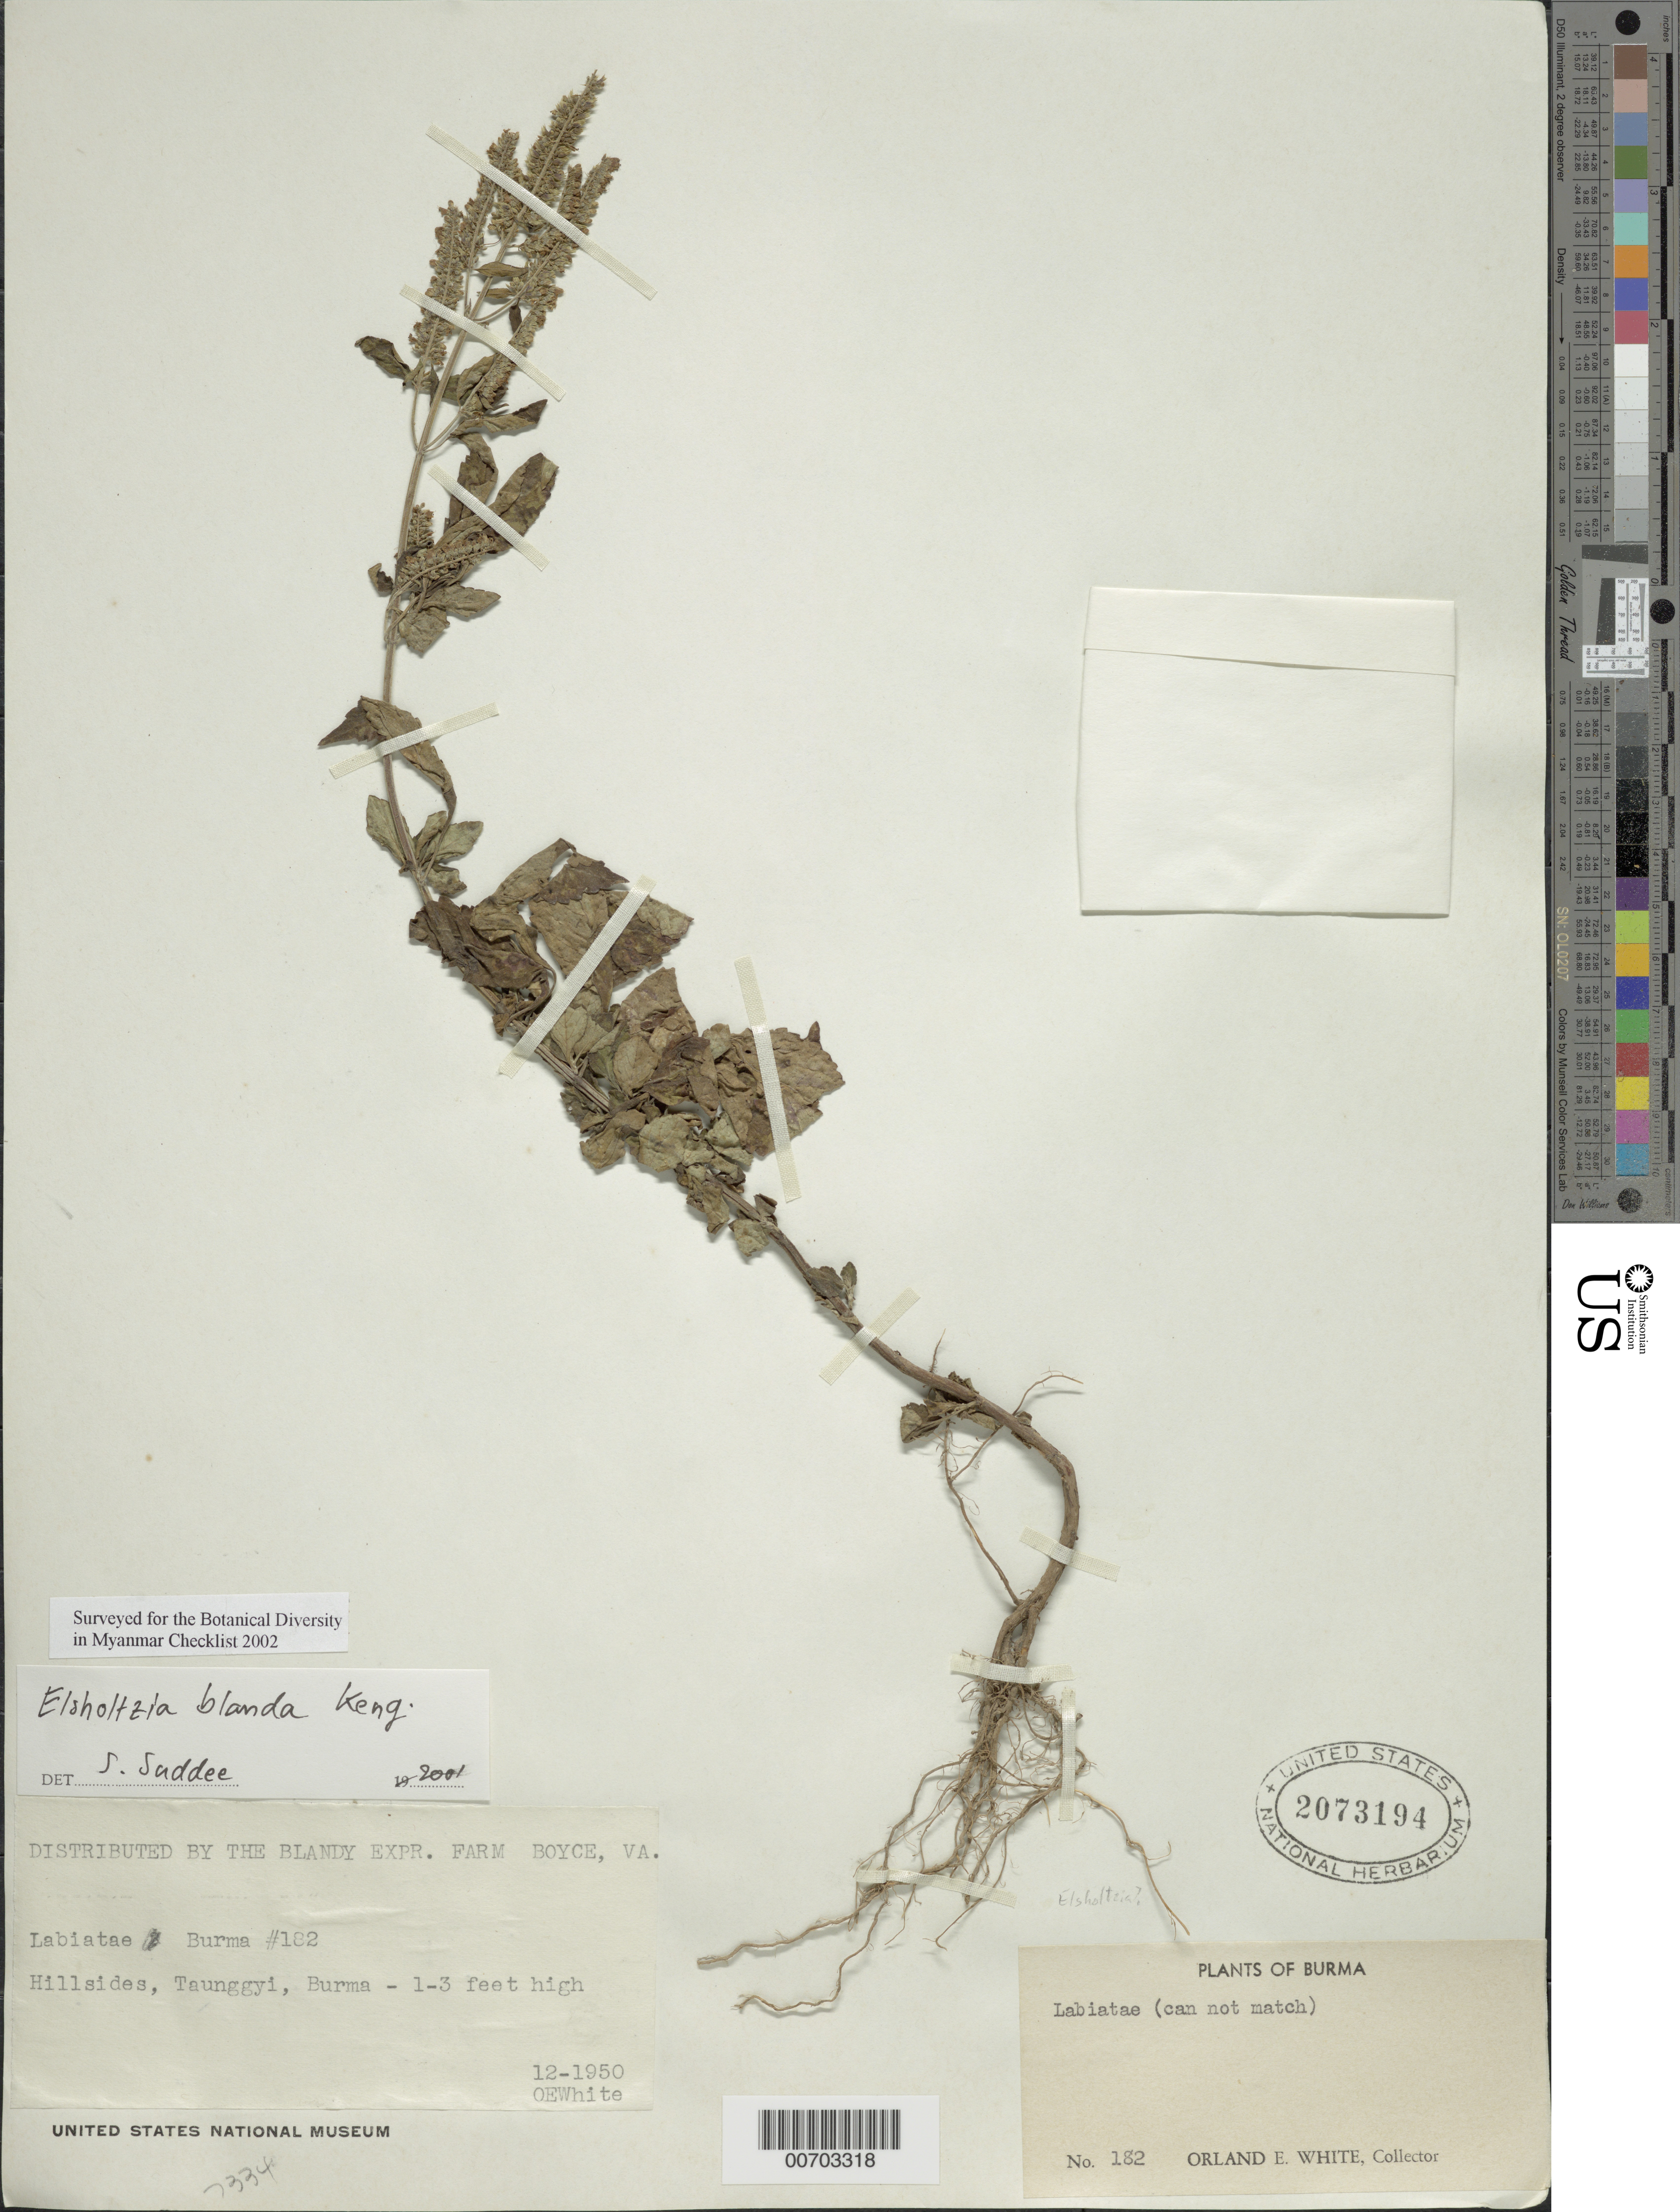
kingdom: Plantae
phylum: Tracheophyta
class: Magnoliopsida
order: Lamiales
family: Lamiaceae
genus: Elsholtzia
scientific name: Elsholtzia blanda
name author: (Benth.) Benth.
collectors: O. E. White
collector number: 182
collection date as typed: Dec 1950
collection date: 1950-12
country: Myanmar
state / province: Shan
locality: Taunggyi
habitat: Hillsides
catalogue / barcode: US 2073194